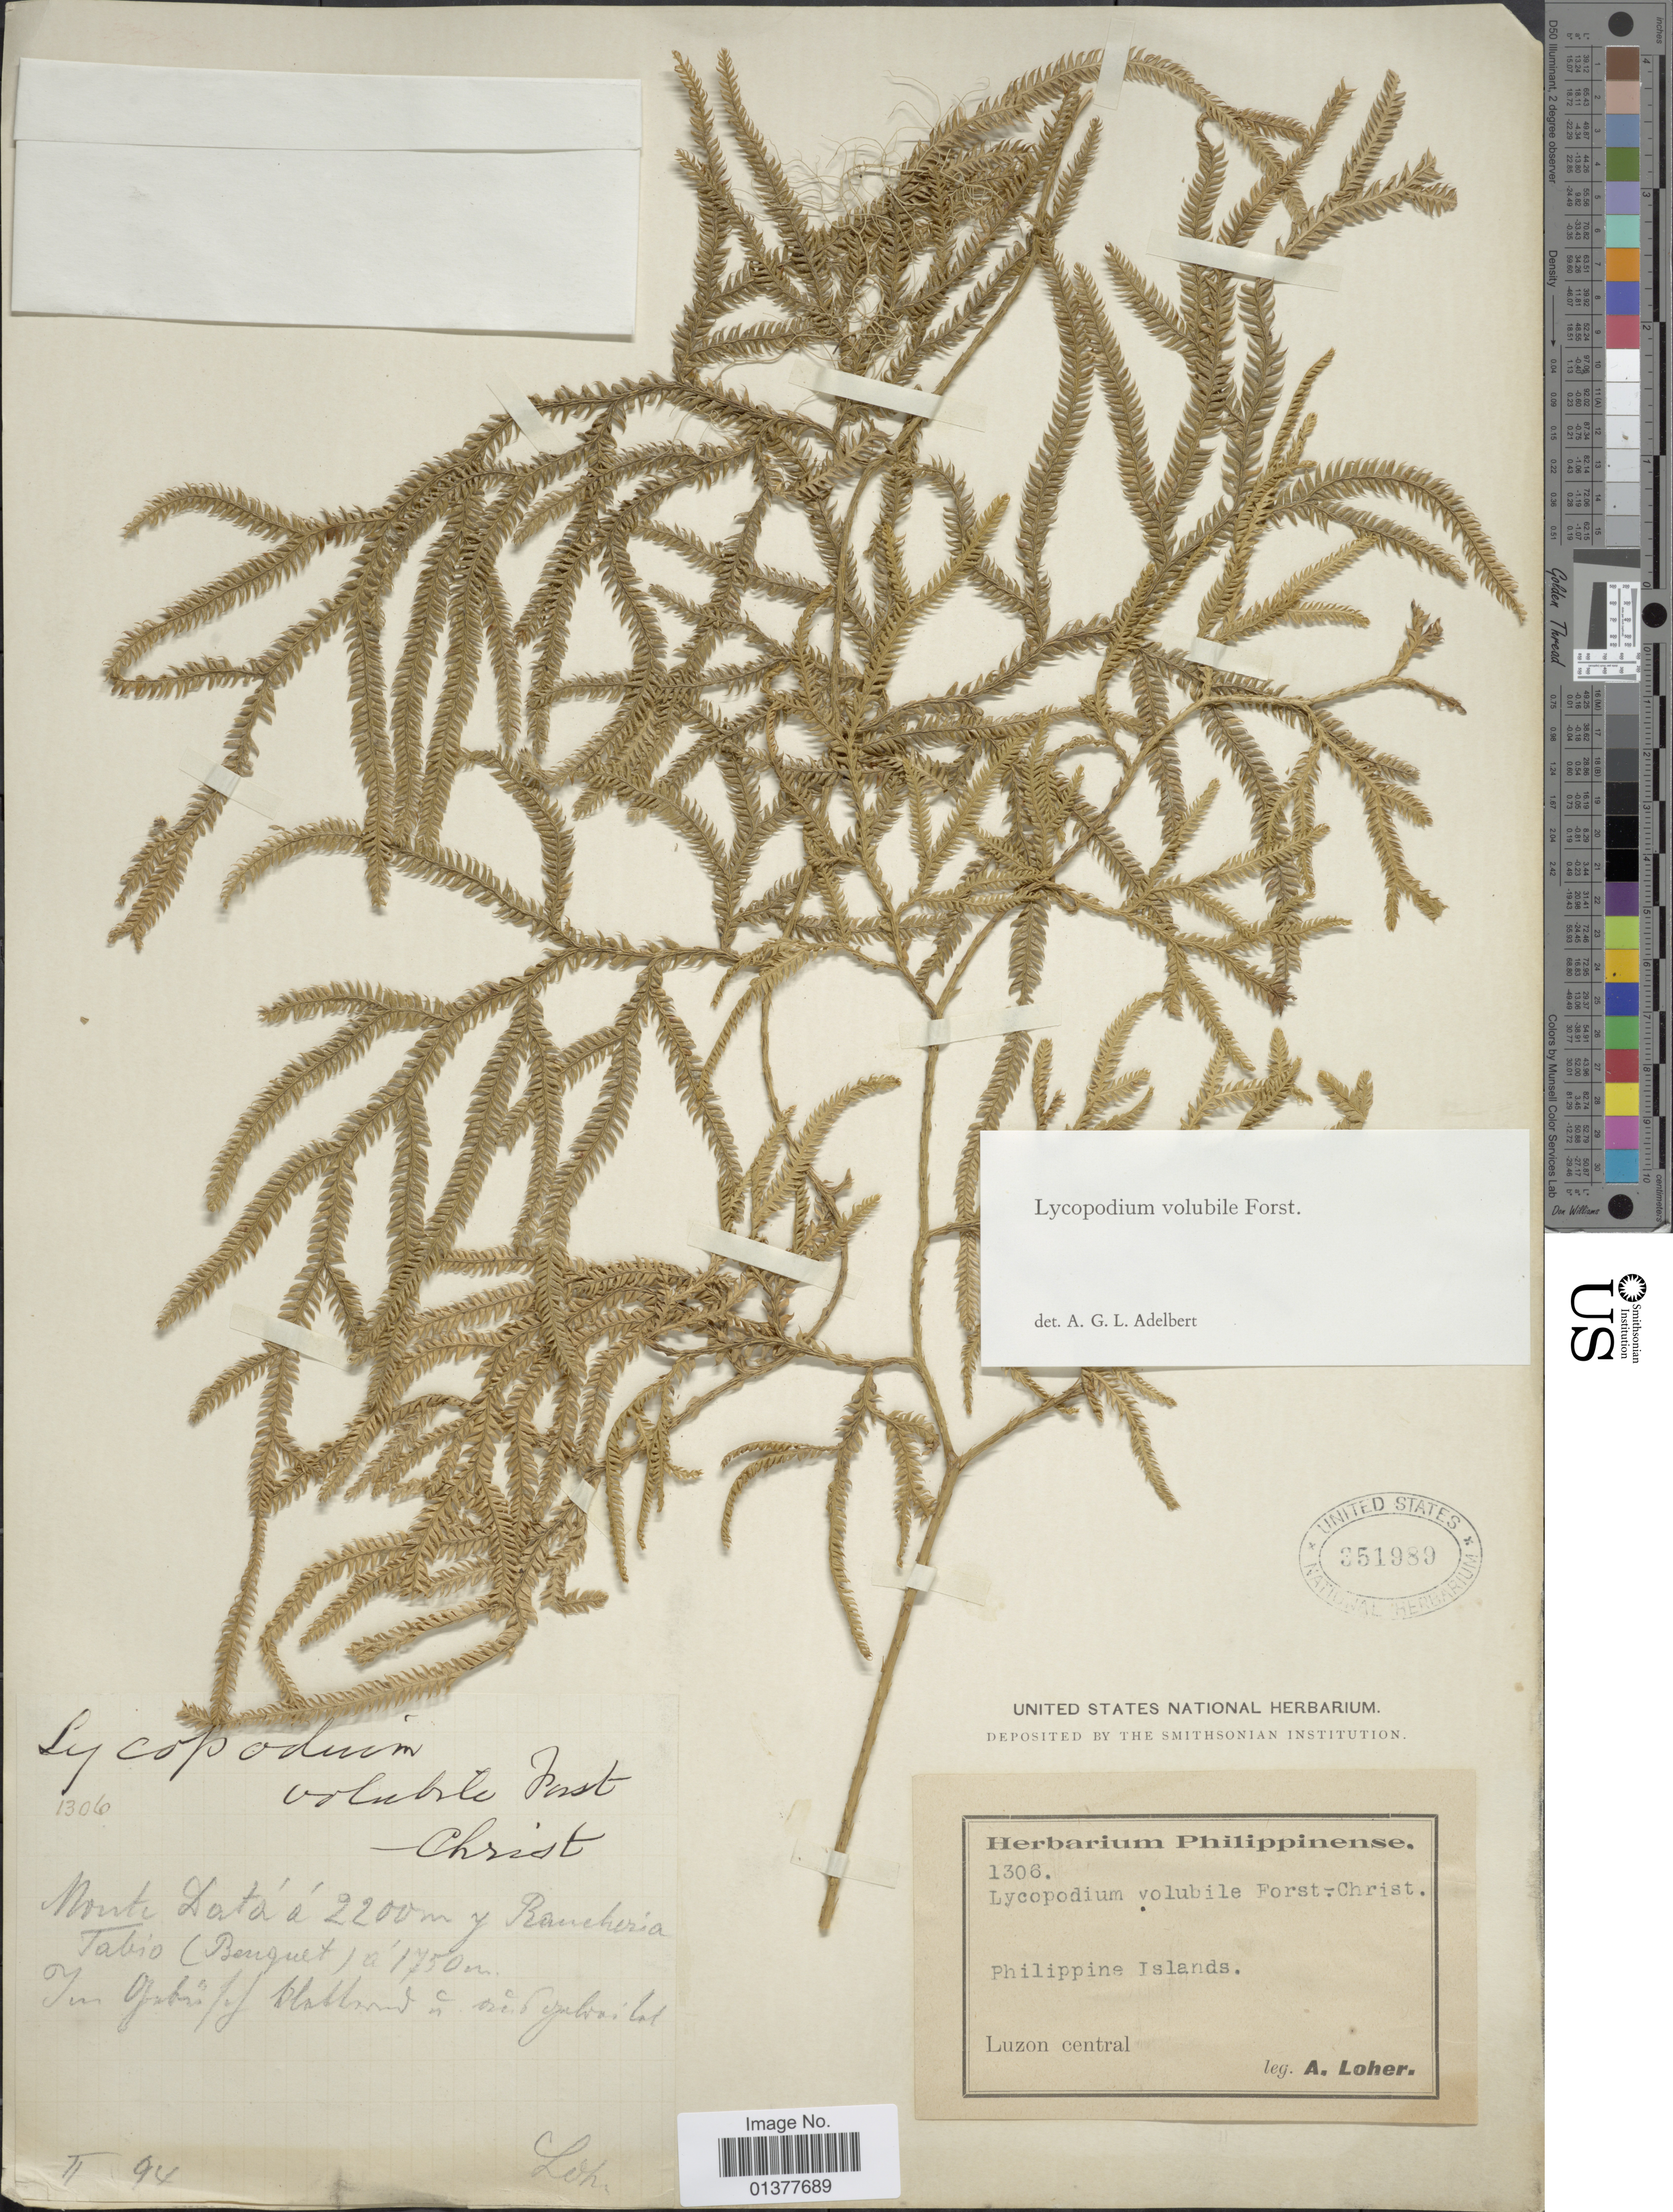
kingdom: Plantae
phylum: Tracheophyta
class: Lycopodiopsida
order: Lycopodiales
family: Lycopodiaceae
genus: Pseudodiphasium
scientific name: Pseudodiphasium volubile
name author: (G. Forst.) Holub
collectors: A. Loher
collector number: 1306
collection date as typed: Transcribed d/m/y: /2/94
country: Philippines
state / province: Central Luzon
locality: Philippine islands, Monte Data, Rancheria Tabio (Benguet).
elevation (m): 1750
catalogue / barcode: US 351989